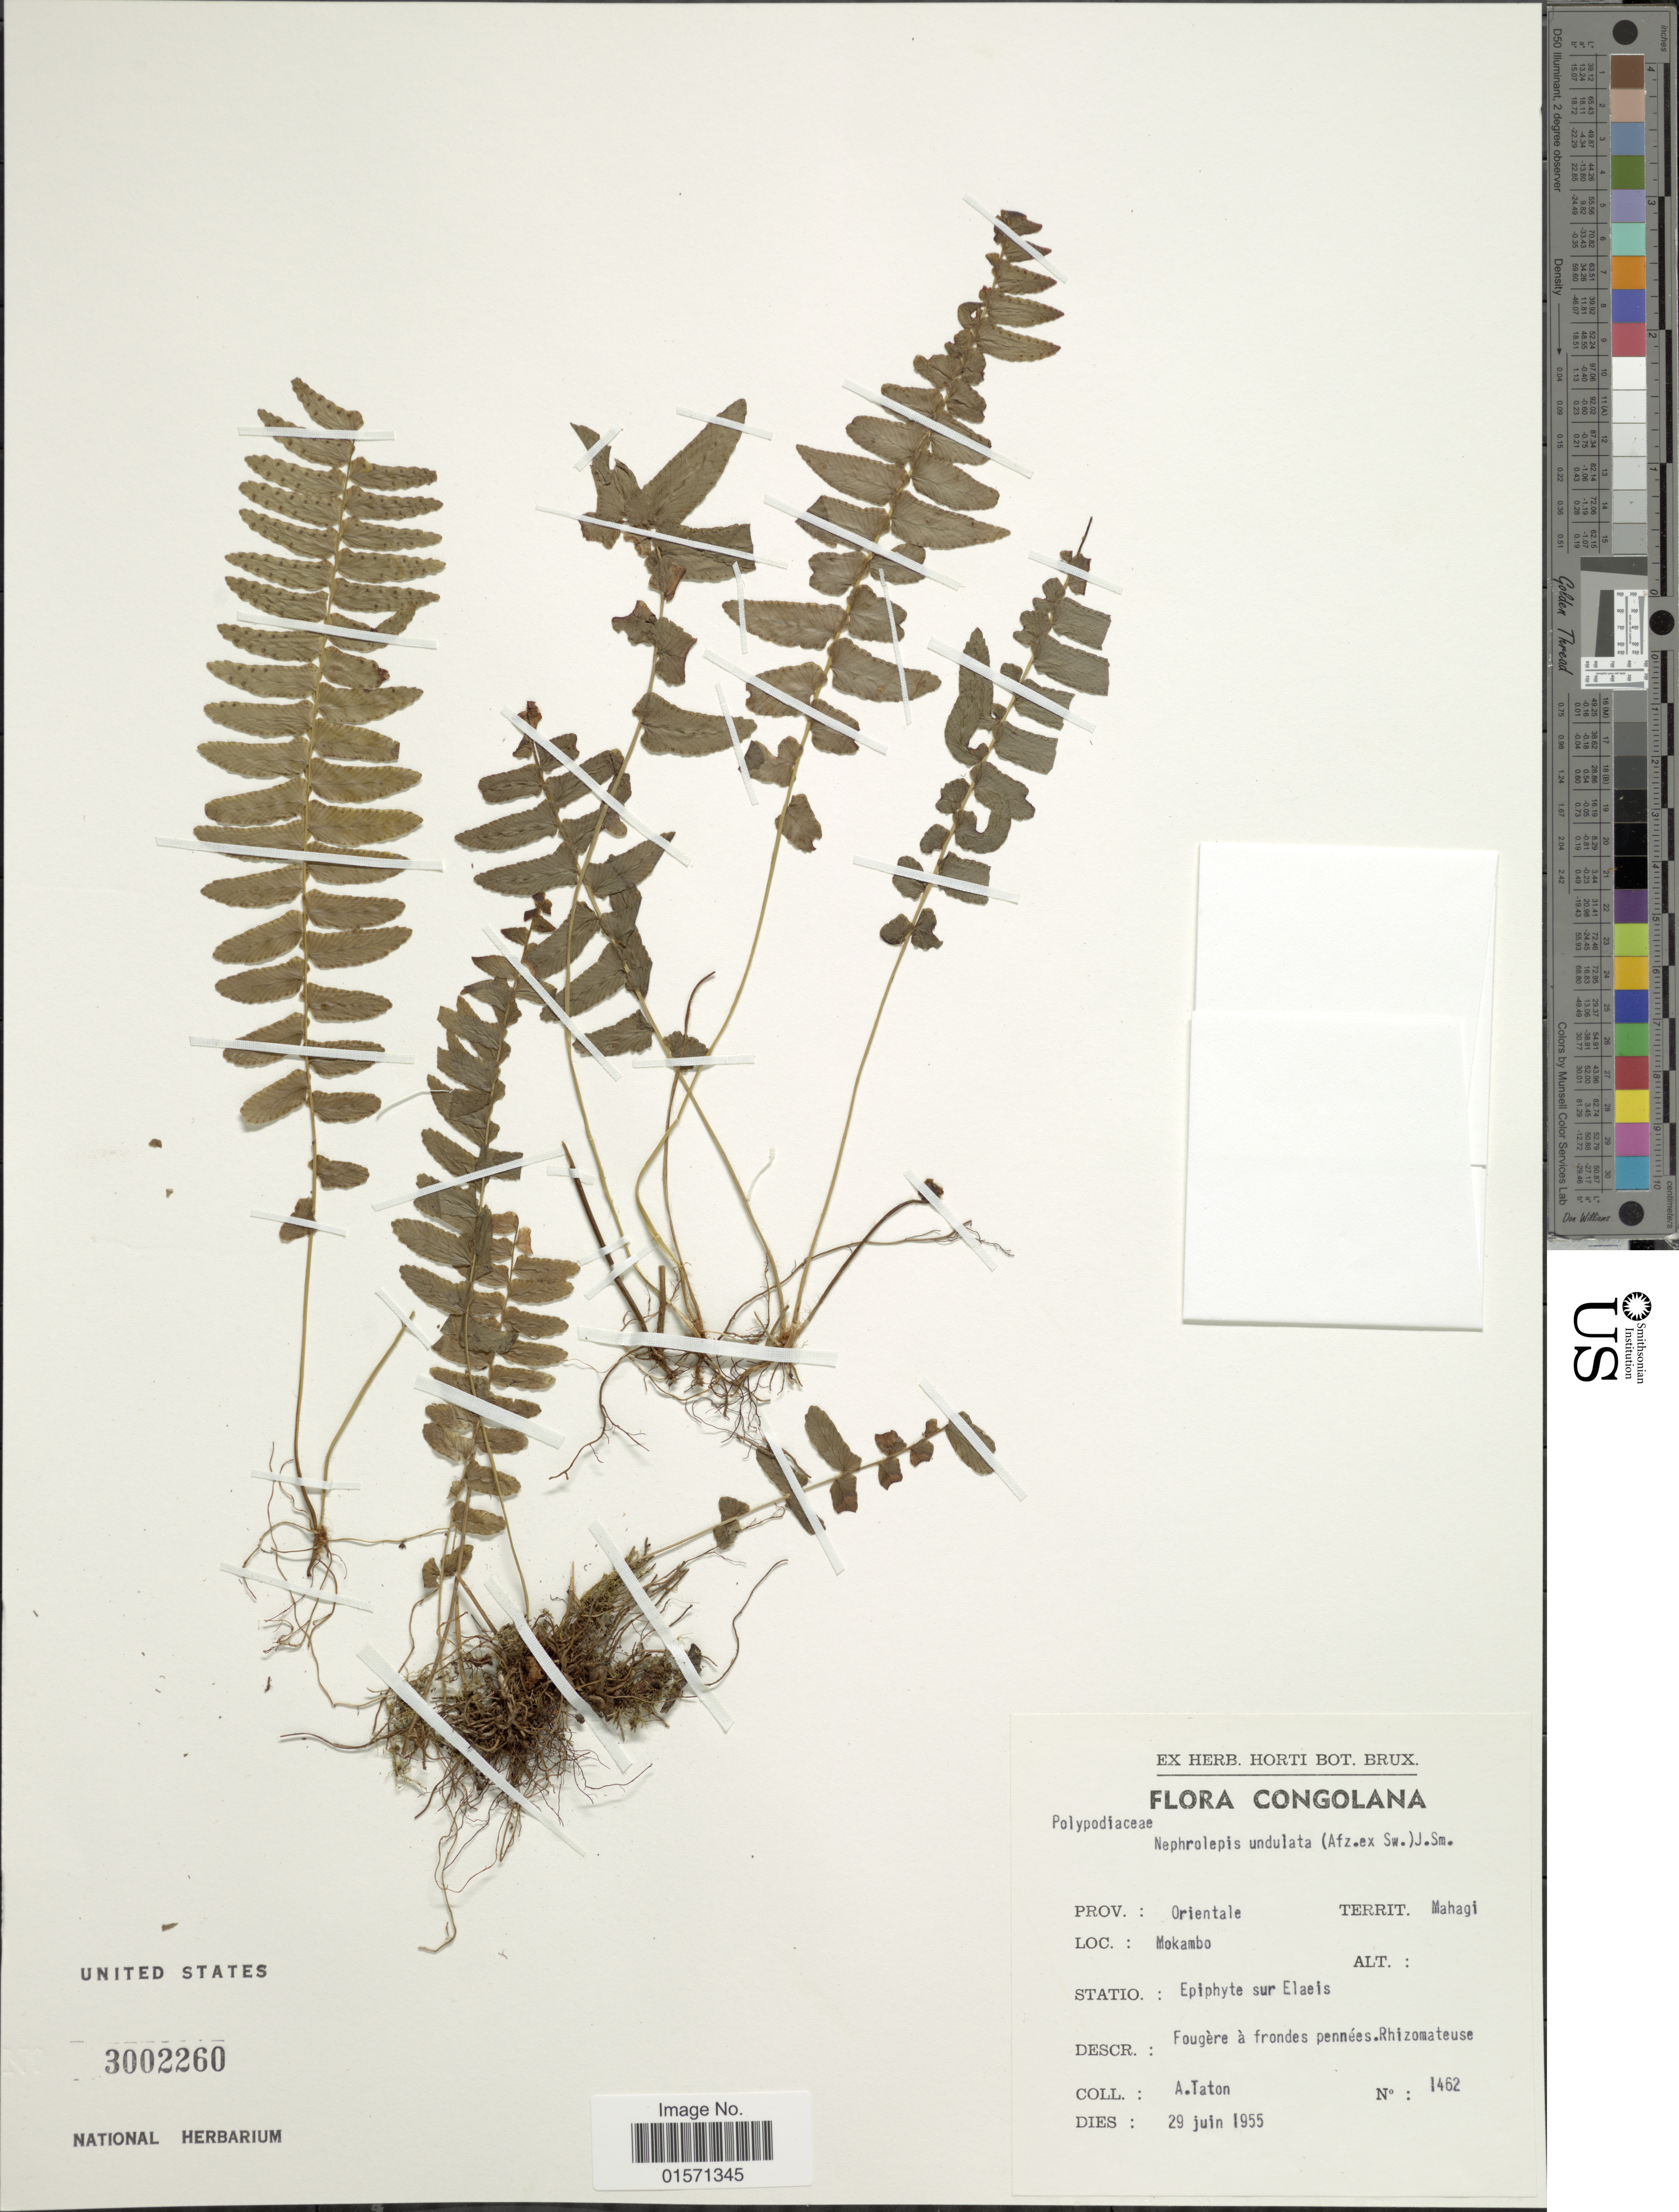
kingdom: Plantae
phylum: Tracheophyta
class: Polypodiopsida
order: Polypodiales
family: Nephrolepidaceae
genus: Nephrolepis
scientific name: Nephrolepis undulata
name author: J. Sm.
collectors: A. Taton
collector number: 1462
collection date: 1955-06-29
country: Congo, Democratic Republic of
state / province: Ituri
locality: Congolana. Territ. Mahagi. Mokambo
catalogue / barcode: US 3002260